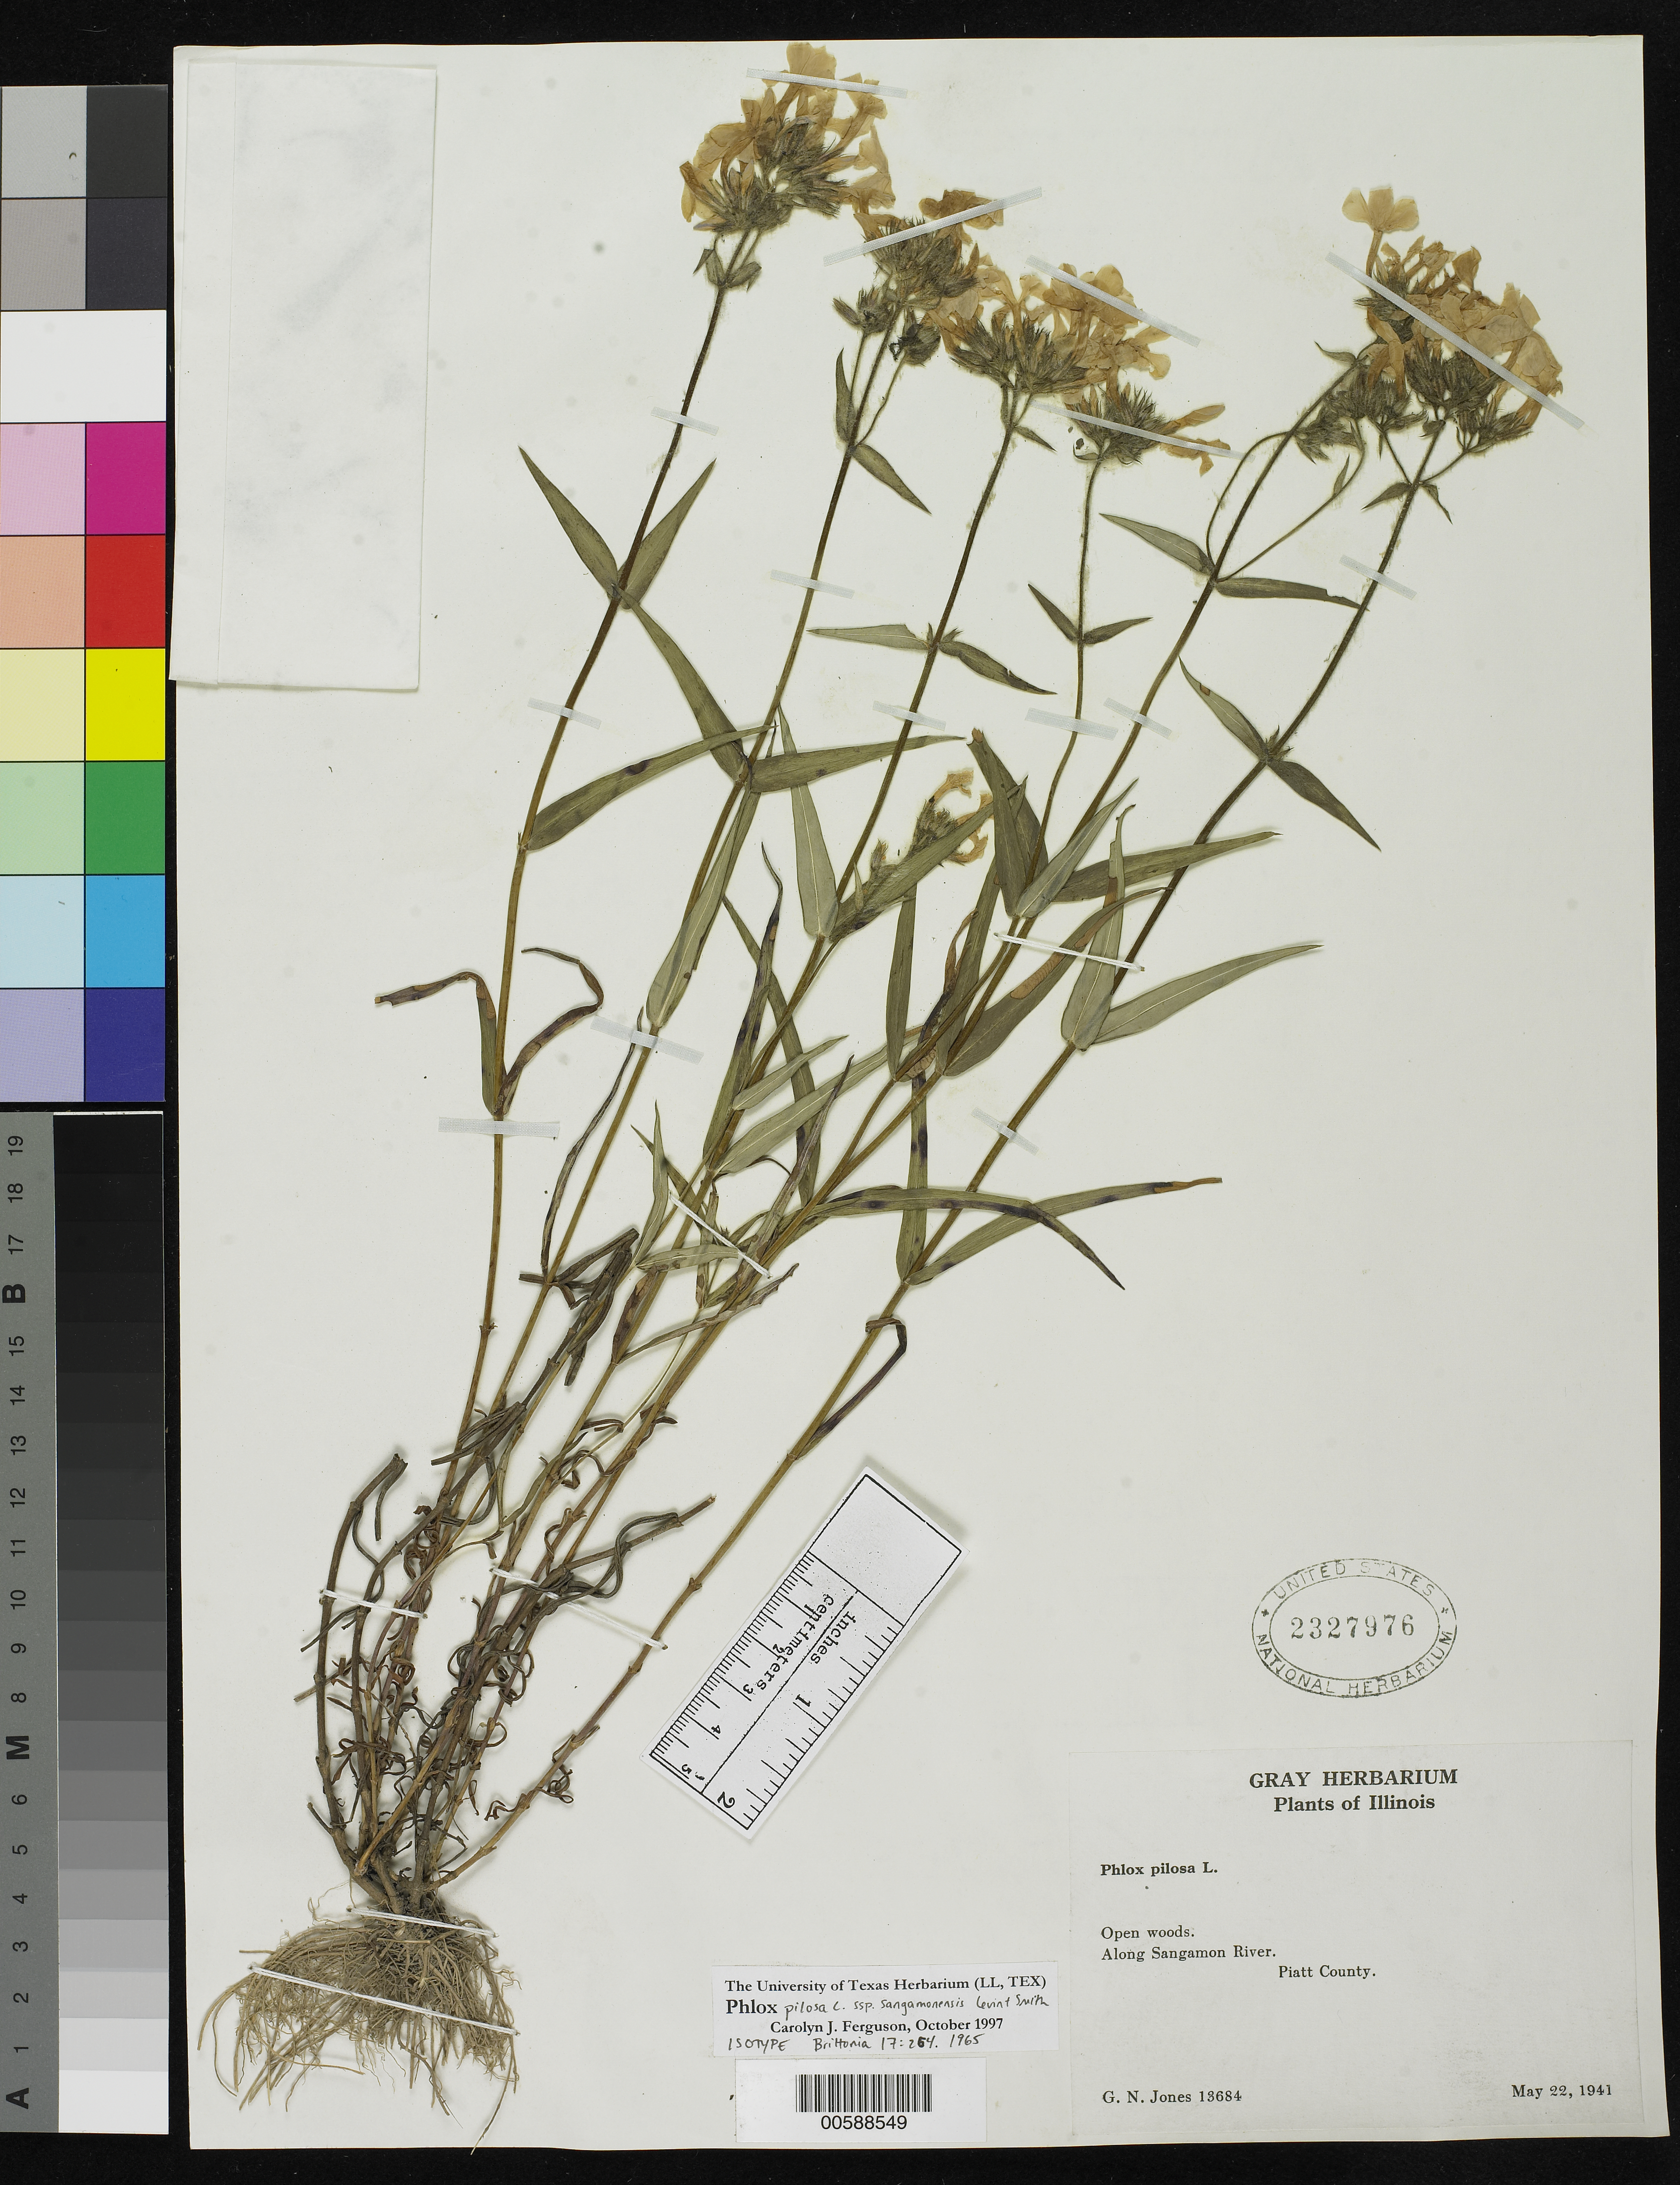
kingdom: Plantae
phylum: Tracheophyta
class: Magnoliopsida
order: Ericales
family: Polemoniaceae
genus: Phlox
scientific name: Phlox pilosa subsp. sangamomensis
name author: & D.M. Sm.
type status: Isotype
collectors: G. N. Jones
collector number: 13684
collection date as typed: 22 May 1941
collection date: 1941-05-22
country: United States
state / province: Illinois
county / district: Piatt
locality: Along Sangamon River.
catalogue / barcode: US 2327976